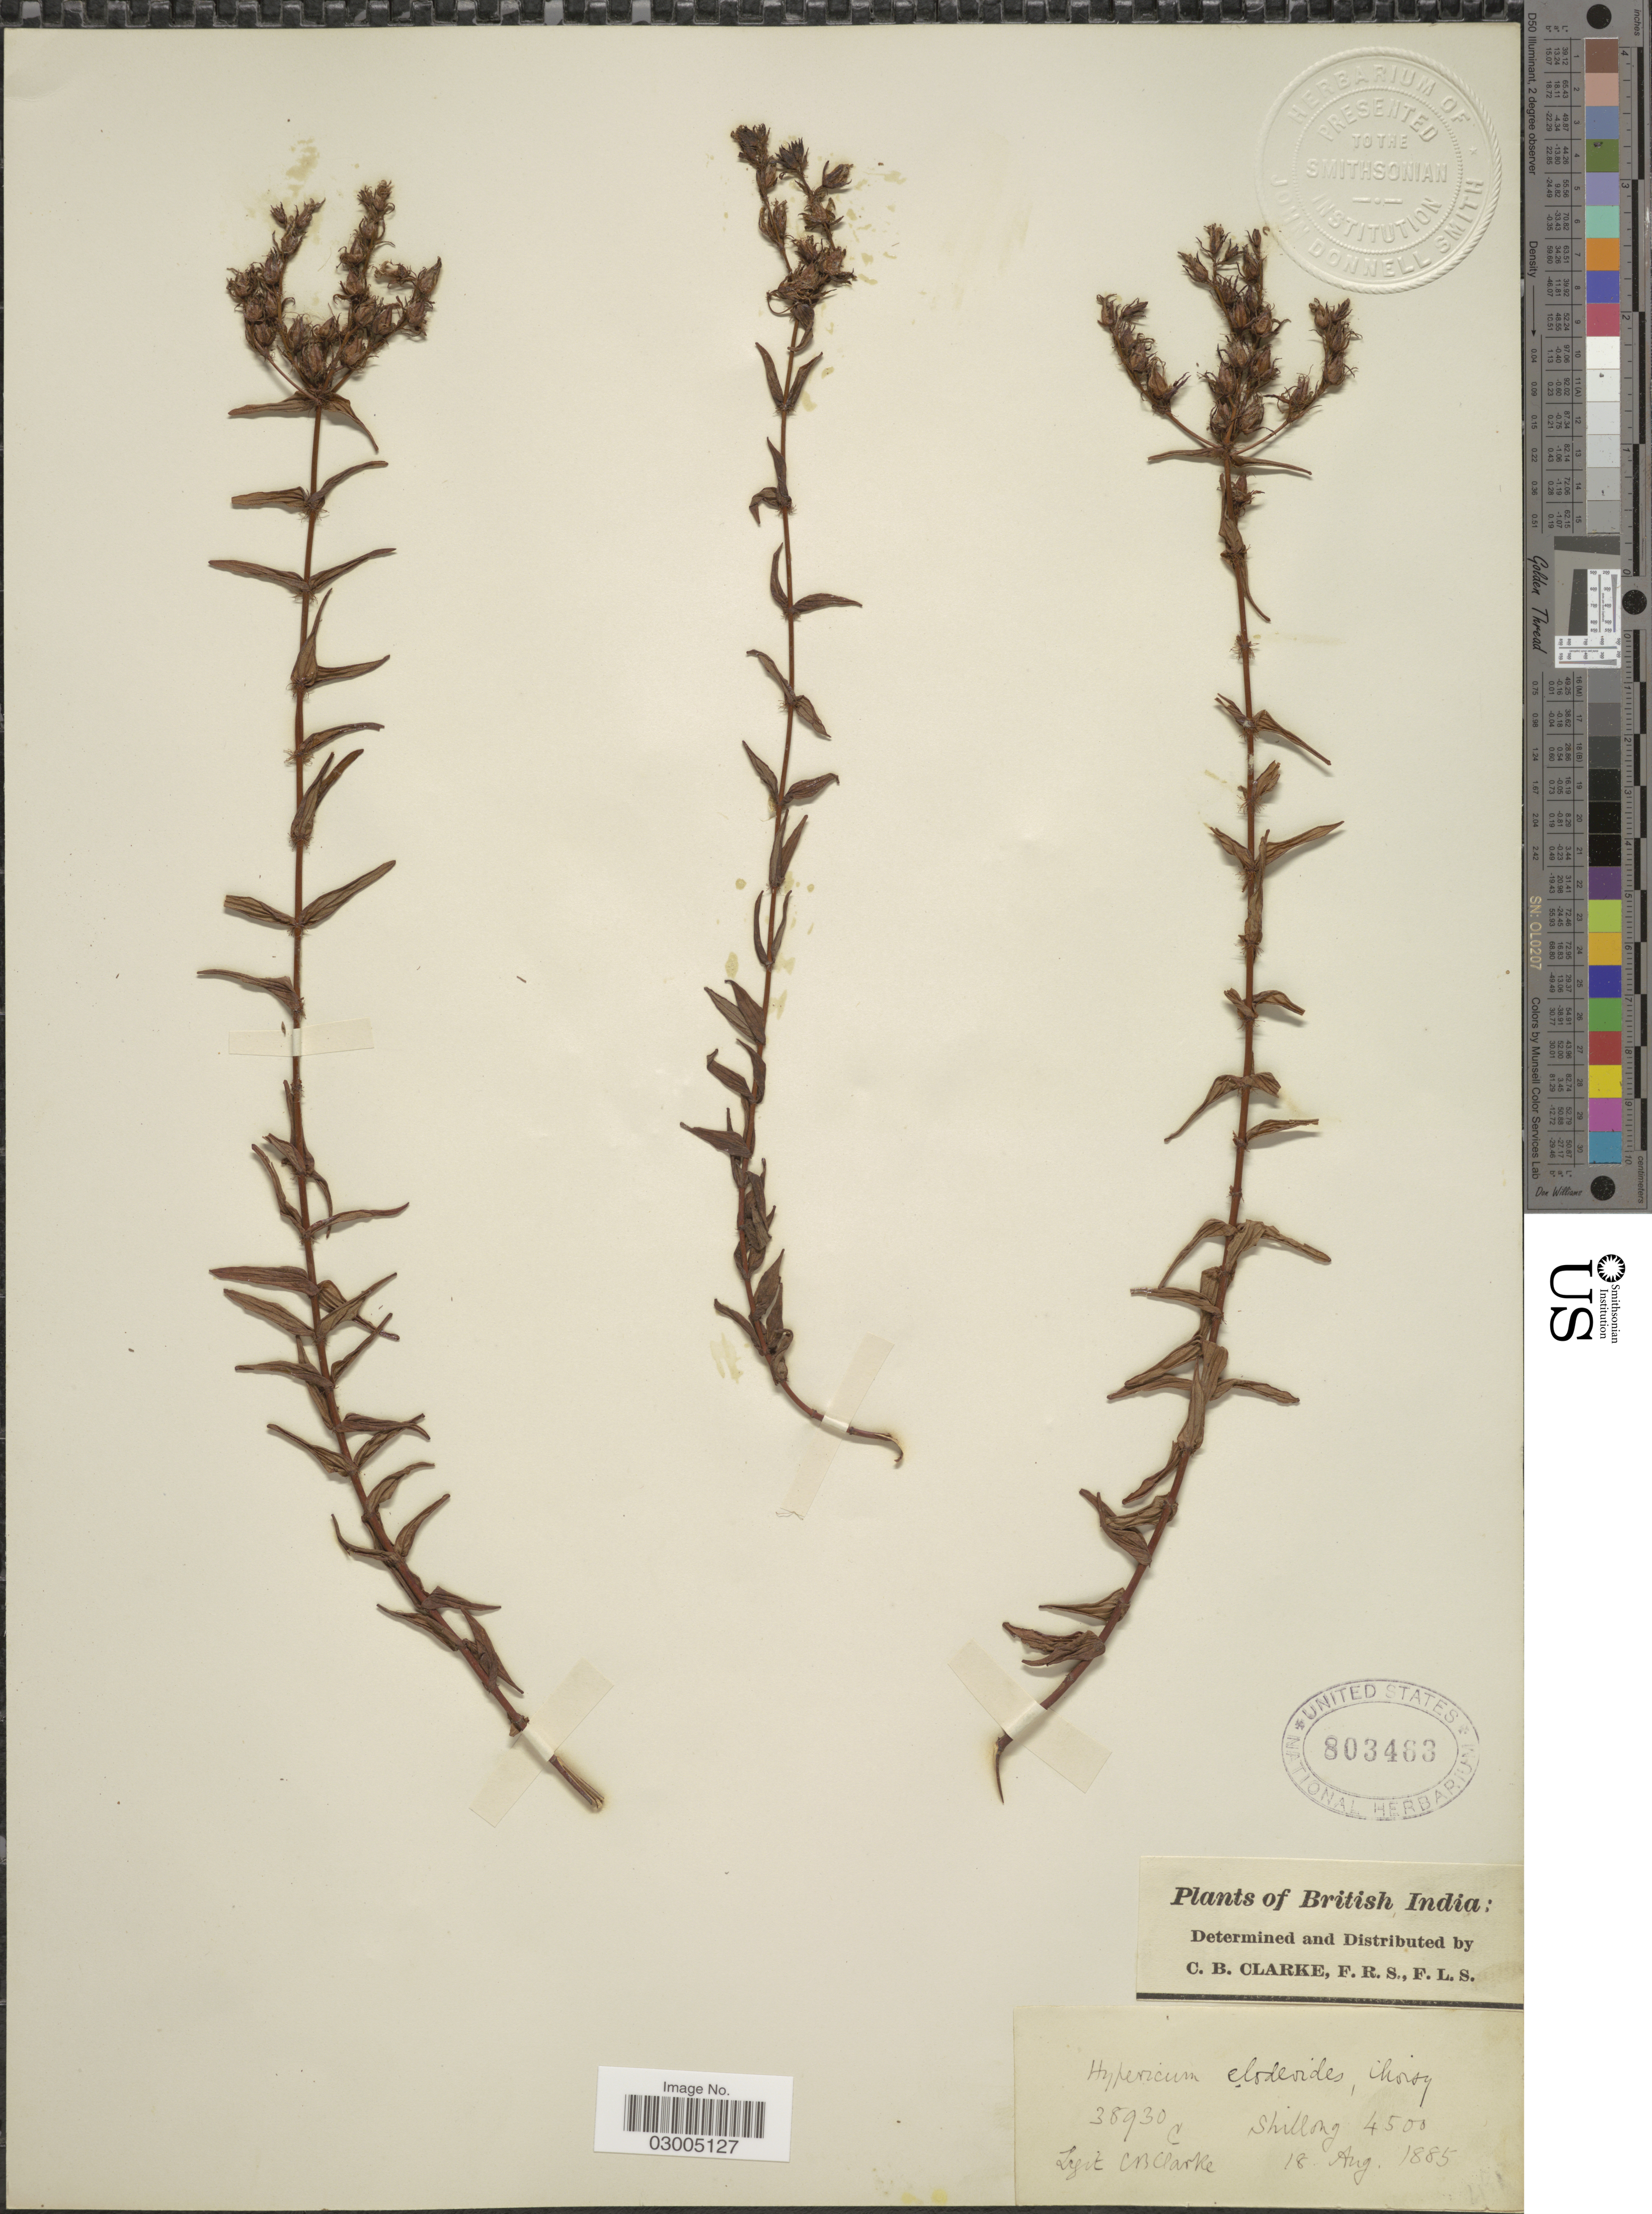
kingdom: Plantae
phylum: Tracheophyta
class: Magnoliopsida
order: Malpighiales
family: Hypericaceae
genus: Hypericum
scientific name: Hypericum elodeoides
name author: Choisy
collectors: C. B. Clarke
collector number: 38930 C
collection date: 1885-08-18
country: India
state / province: Meghalaya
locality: British India. Shillong.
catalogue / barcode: US 803463